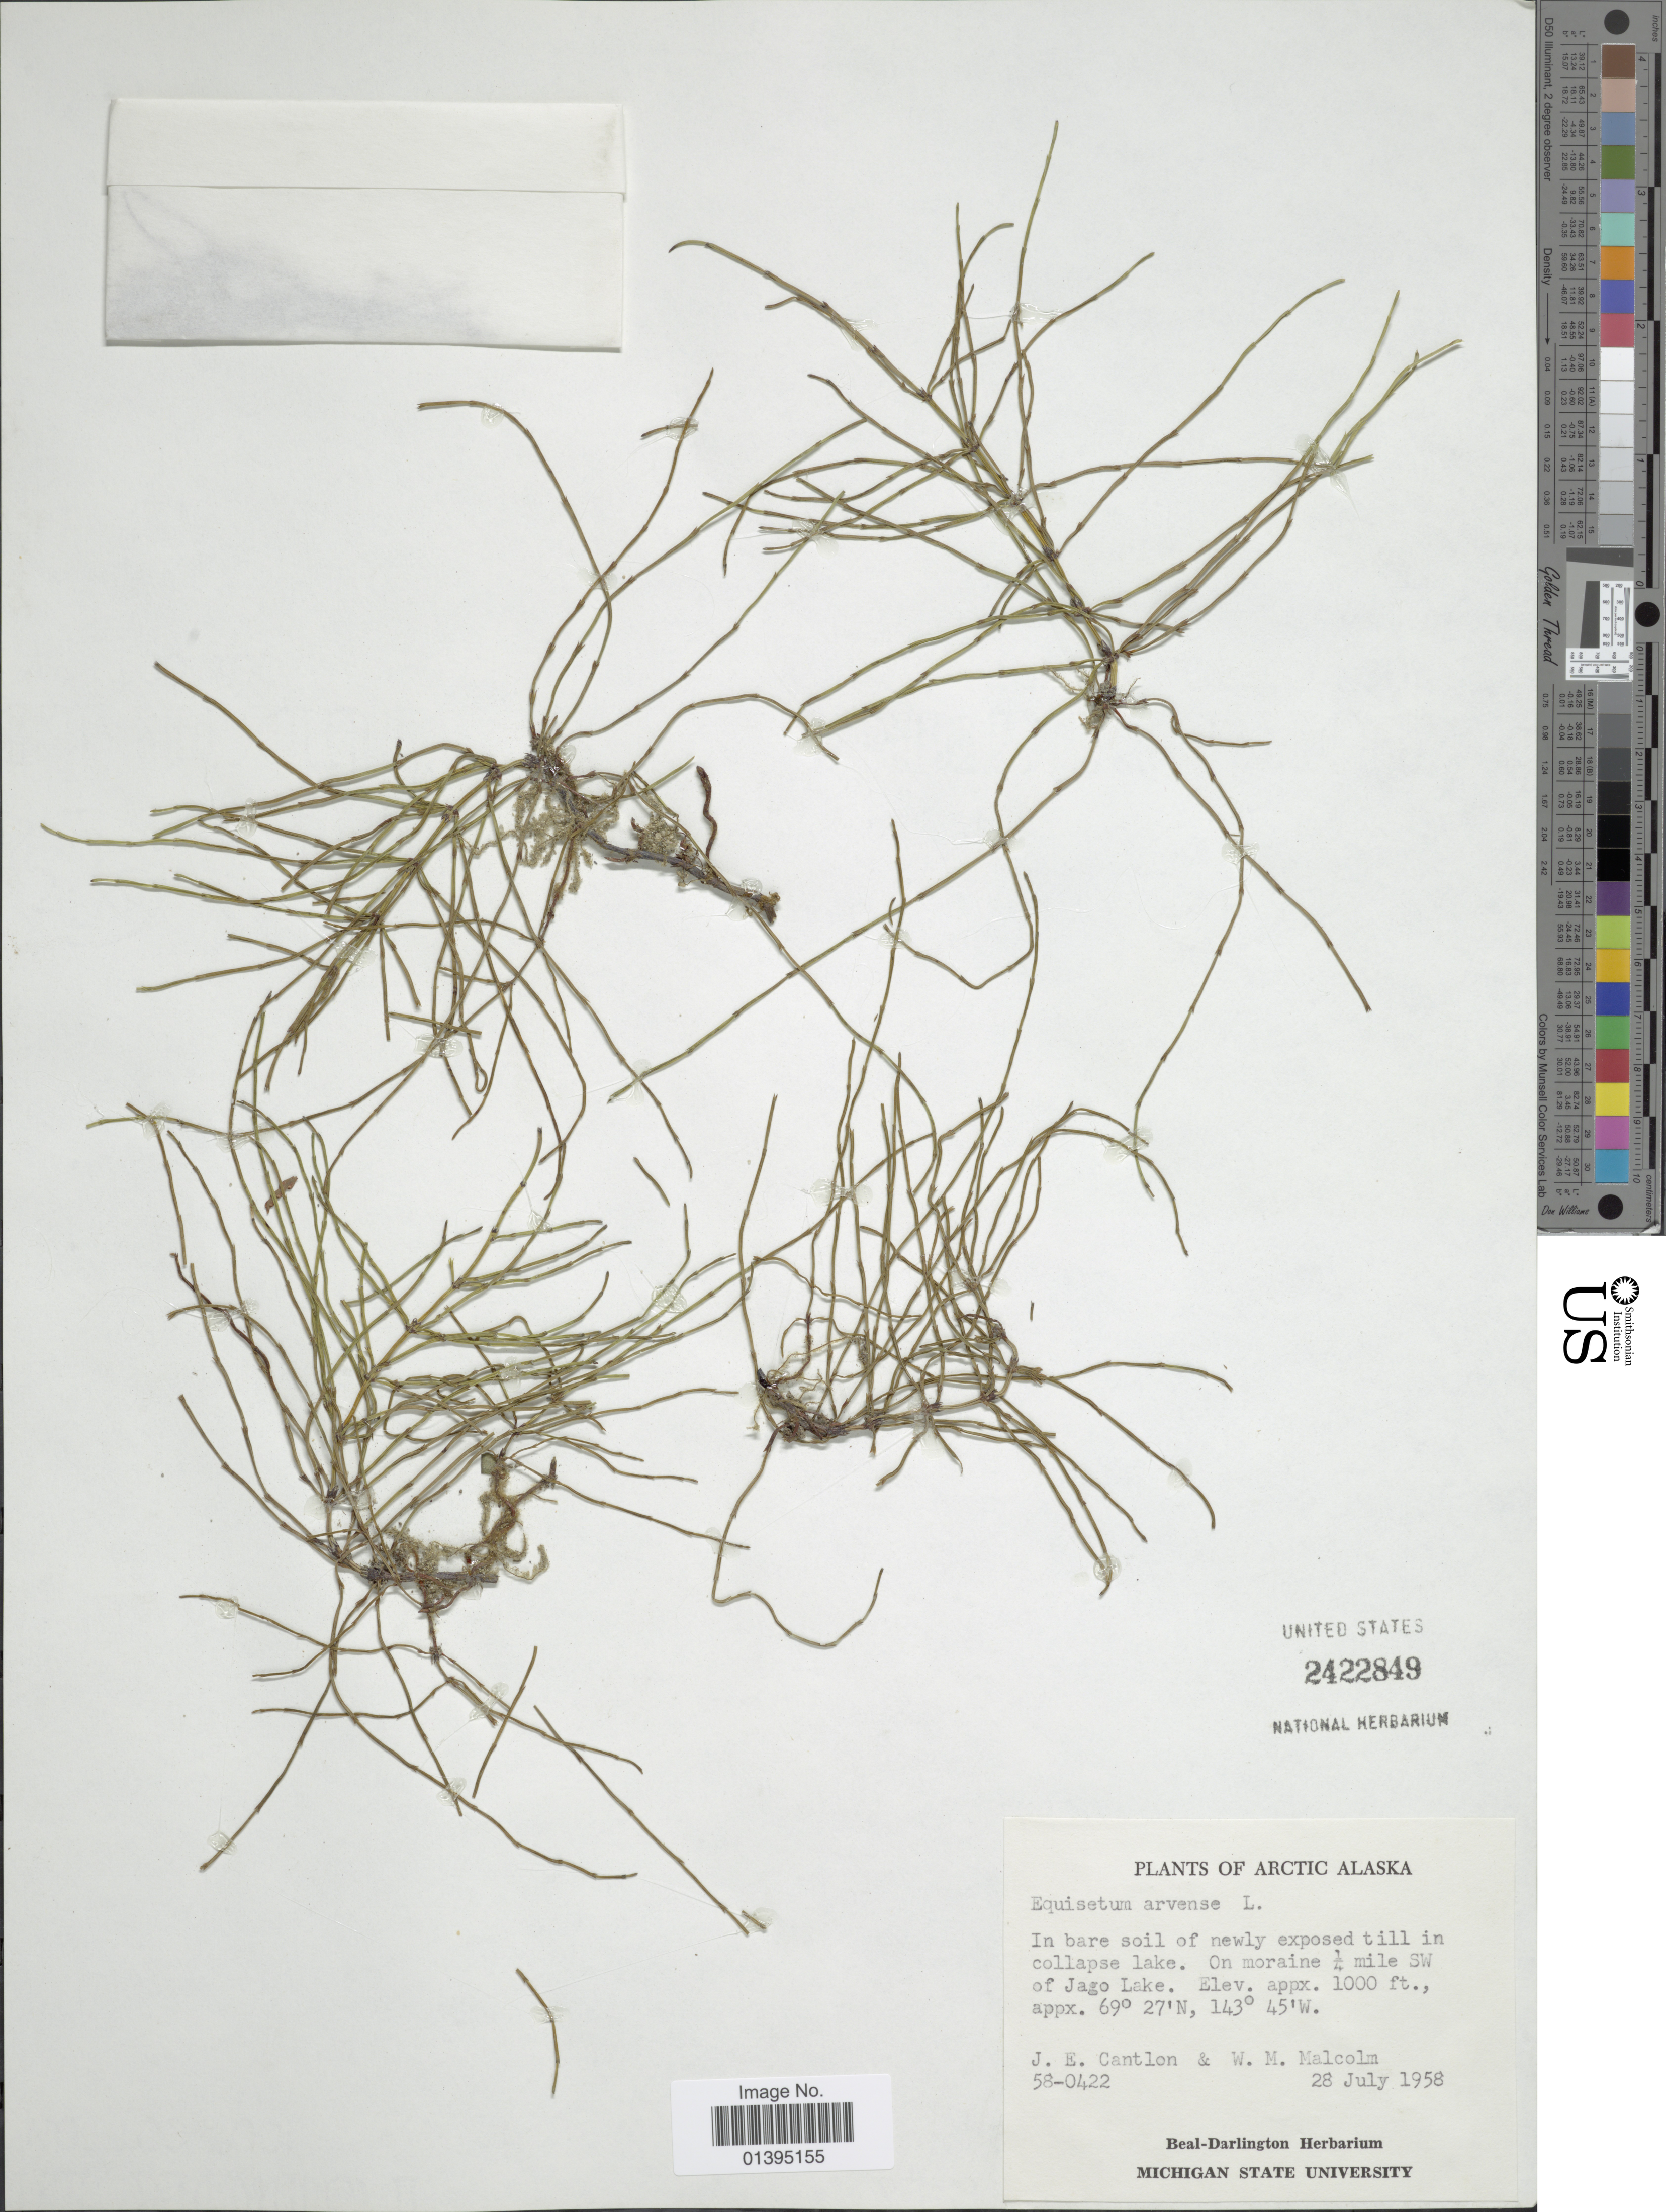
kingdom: Plantae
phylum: Tracheophyta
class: Polypodiopsida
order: Equisetales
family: Equisetaceae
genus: Equisetum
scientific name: Equisetum arvense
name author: L.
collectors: J. Cantlon & W. Malcolm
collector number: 58-0422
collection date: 1958-07-28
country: United States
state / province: Alaska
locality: Arctic Alaska, on morraine ¼ mile SW of Jago Lake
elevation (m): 305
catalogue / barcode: US 2422849